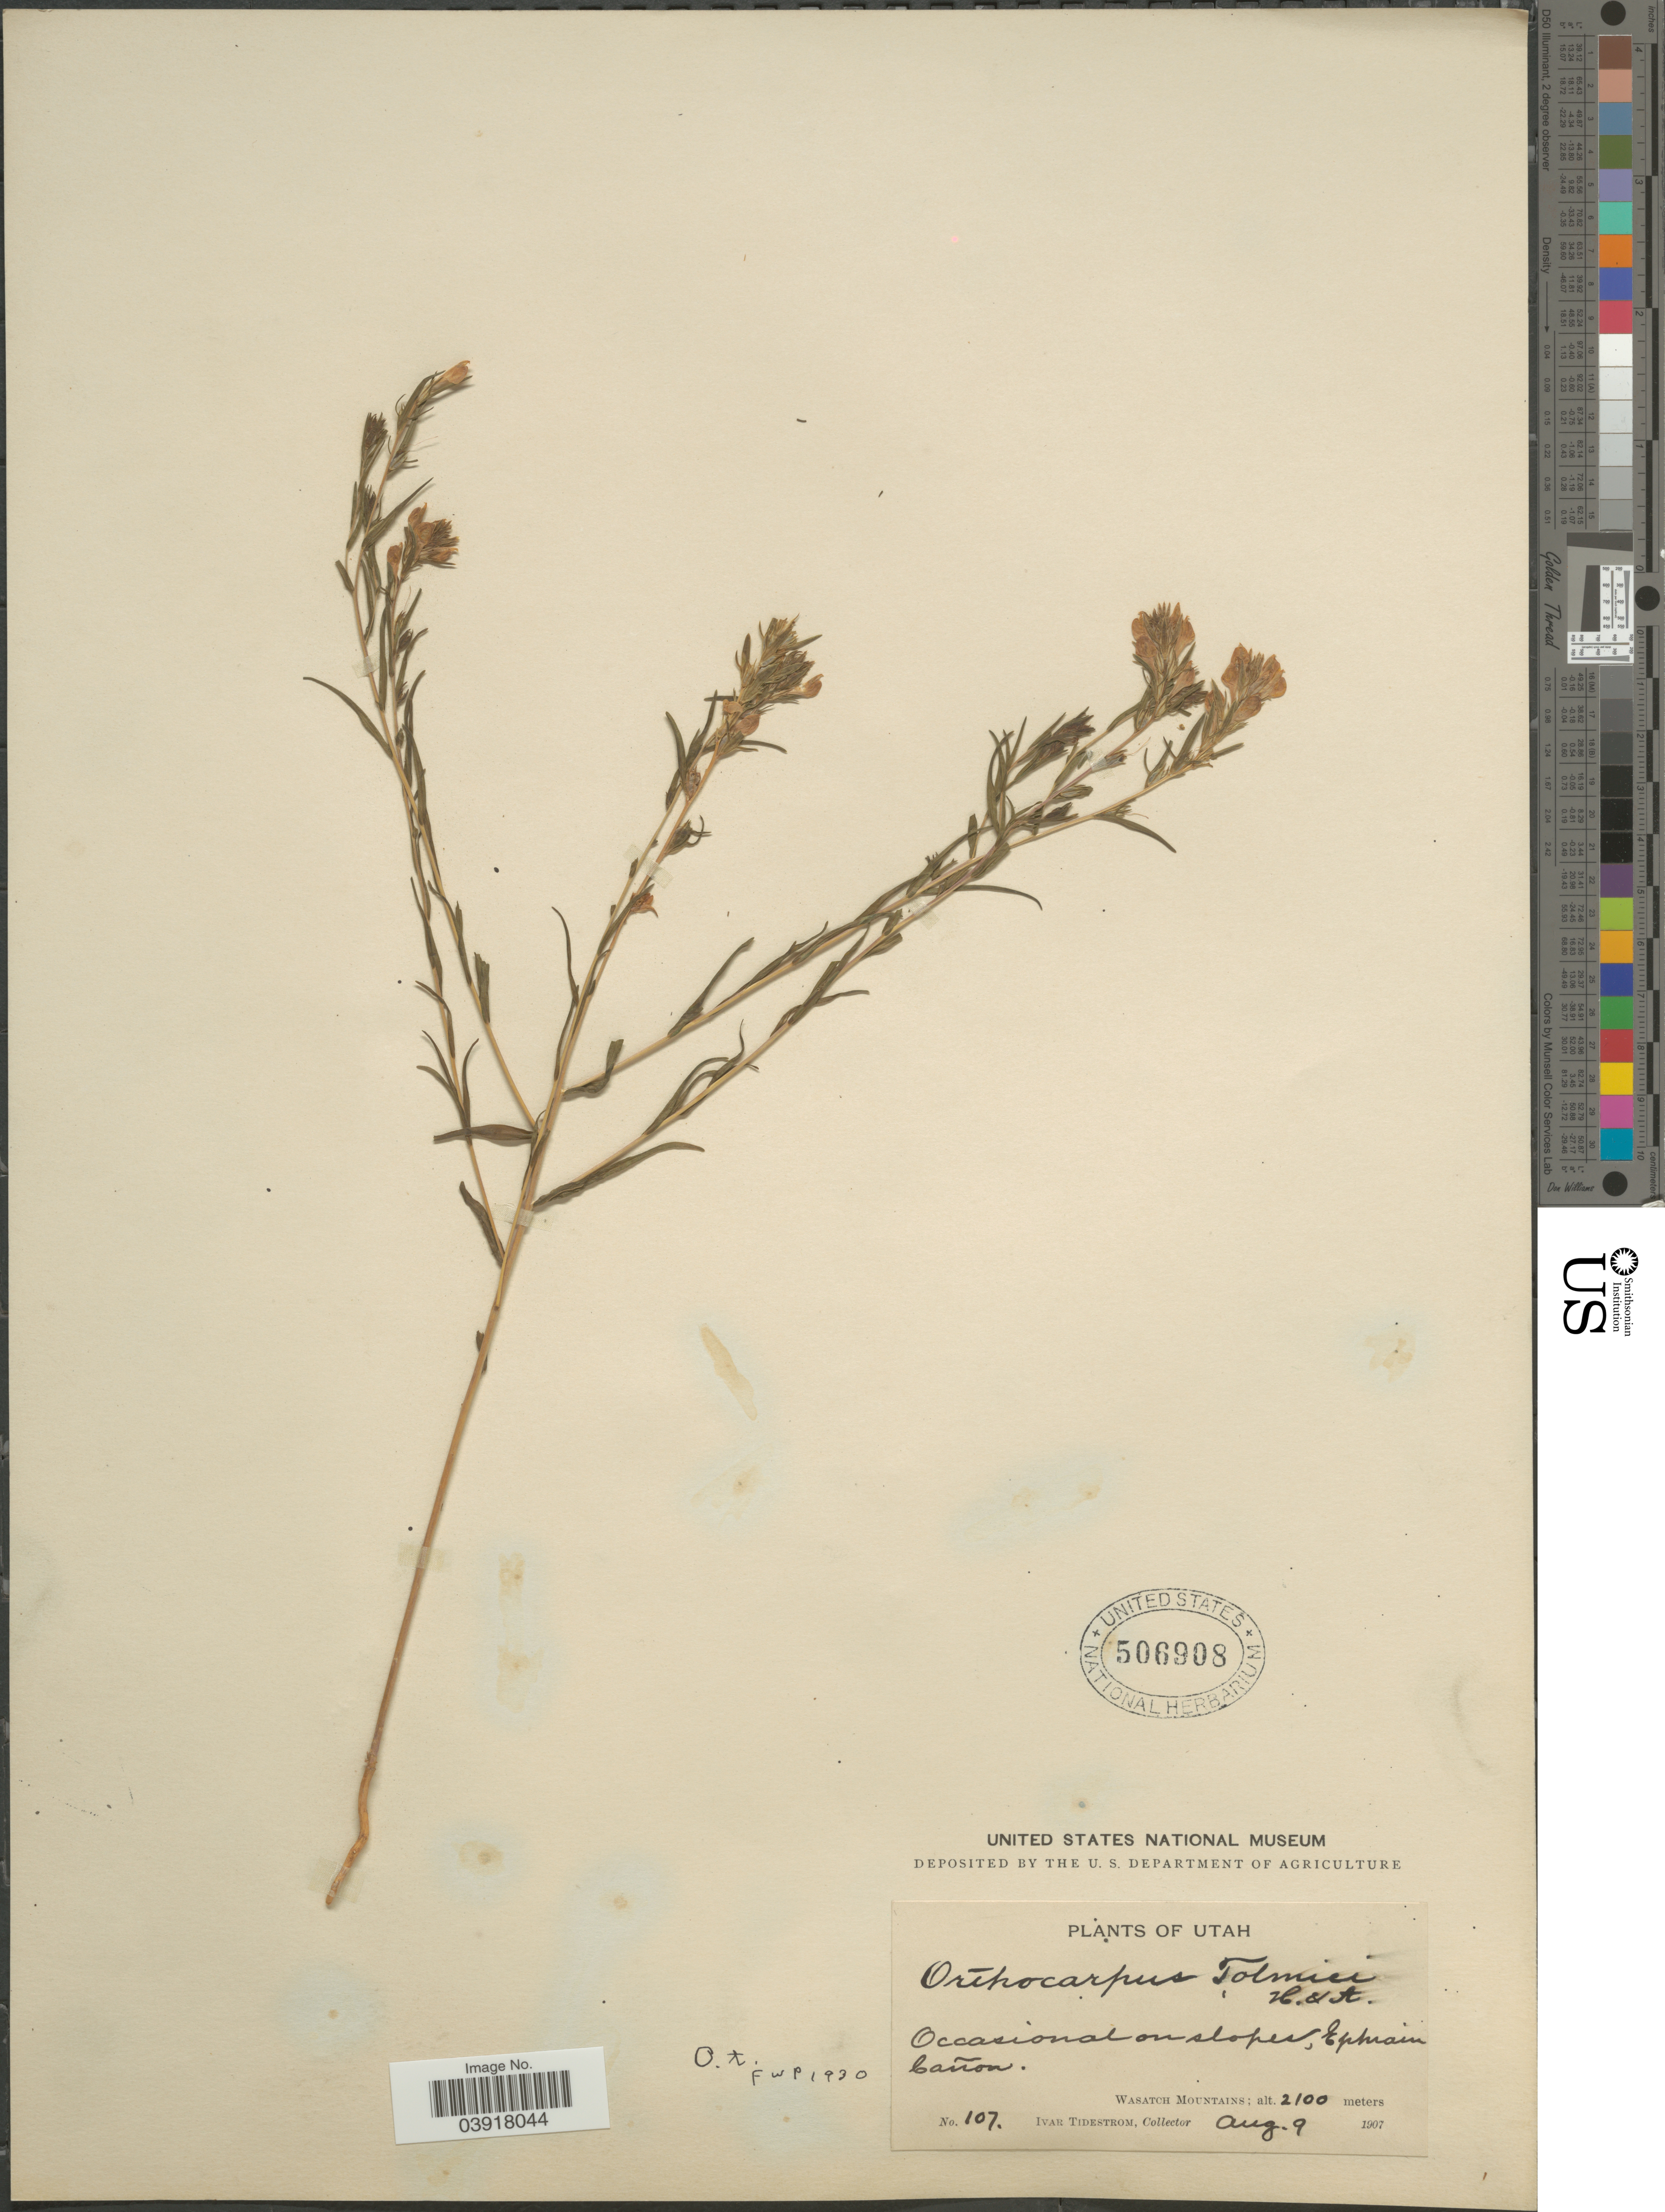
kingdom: Plantae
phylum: Tracheophyta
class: Magnoliopsida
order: Lamiales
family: Orobanchaceae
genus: Orthocarpus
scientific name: Orthocarpus tolmiei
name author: Hook. & Arn.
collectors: I. F. Tidestrom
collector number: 107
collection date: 1907-08-09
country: United States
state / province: Utah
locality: Ephraim Cañon. Wasatch Mountains.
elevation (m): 2100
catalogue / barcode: US 506908